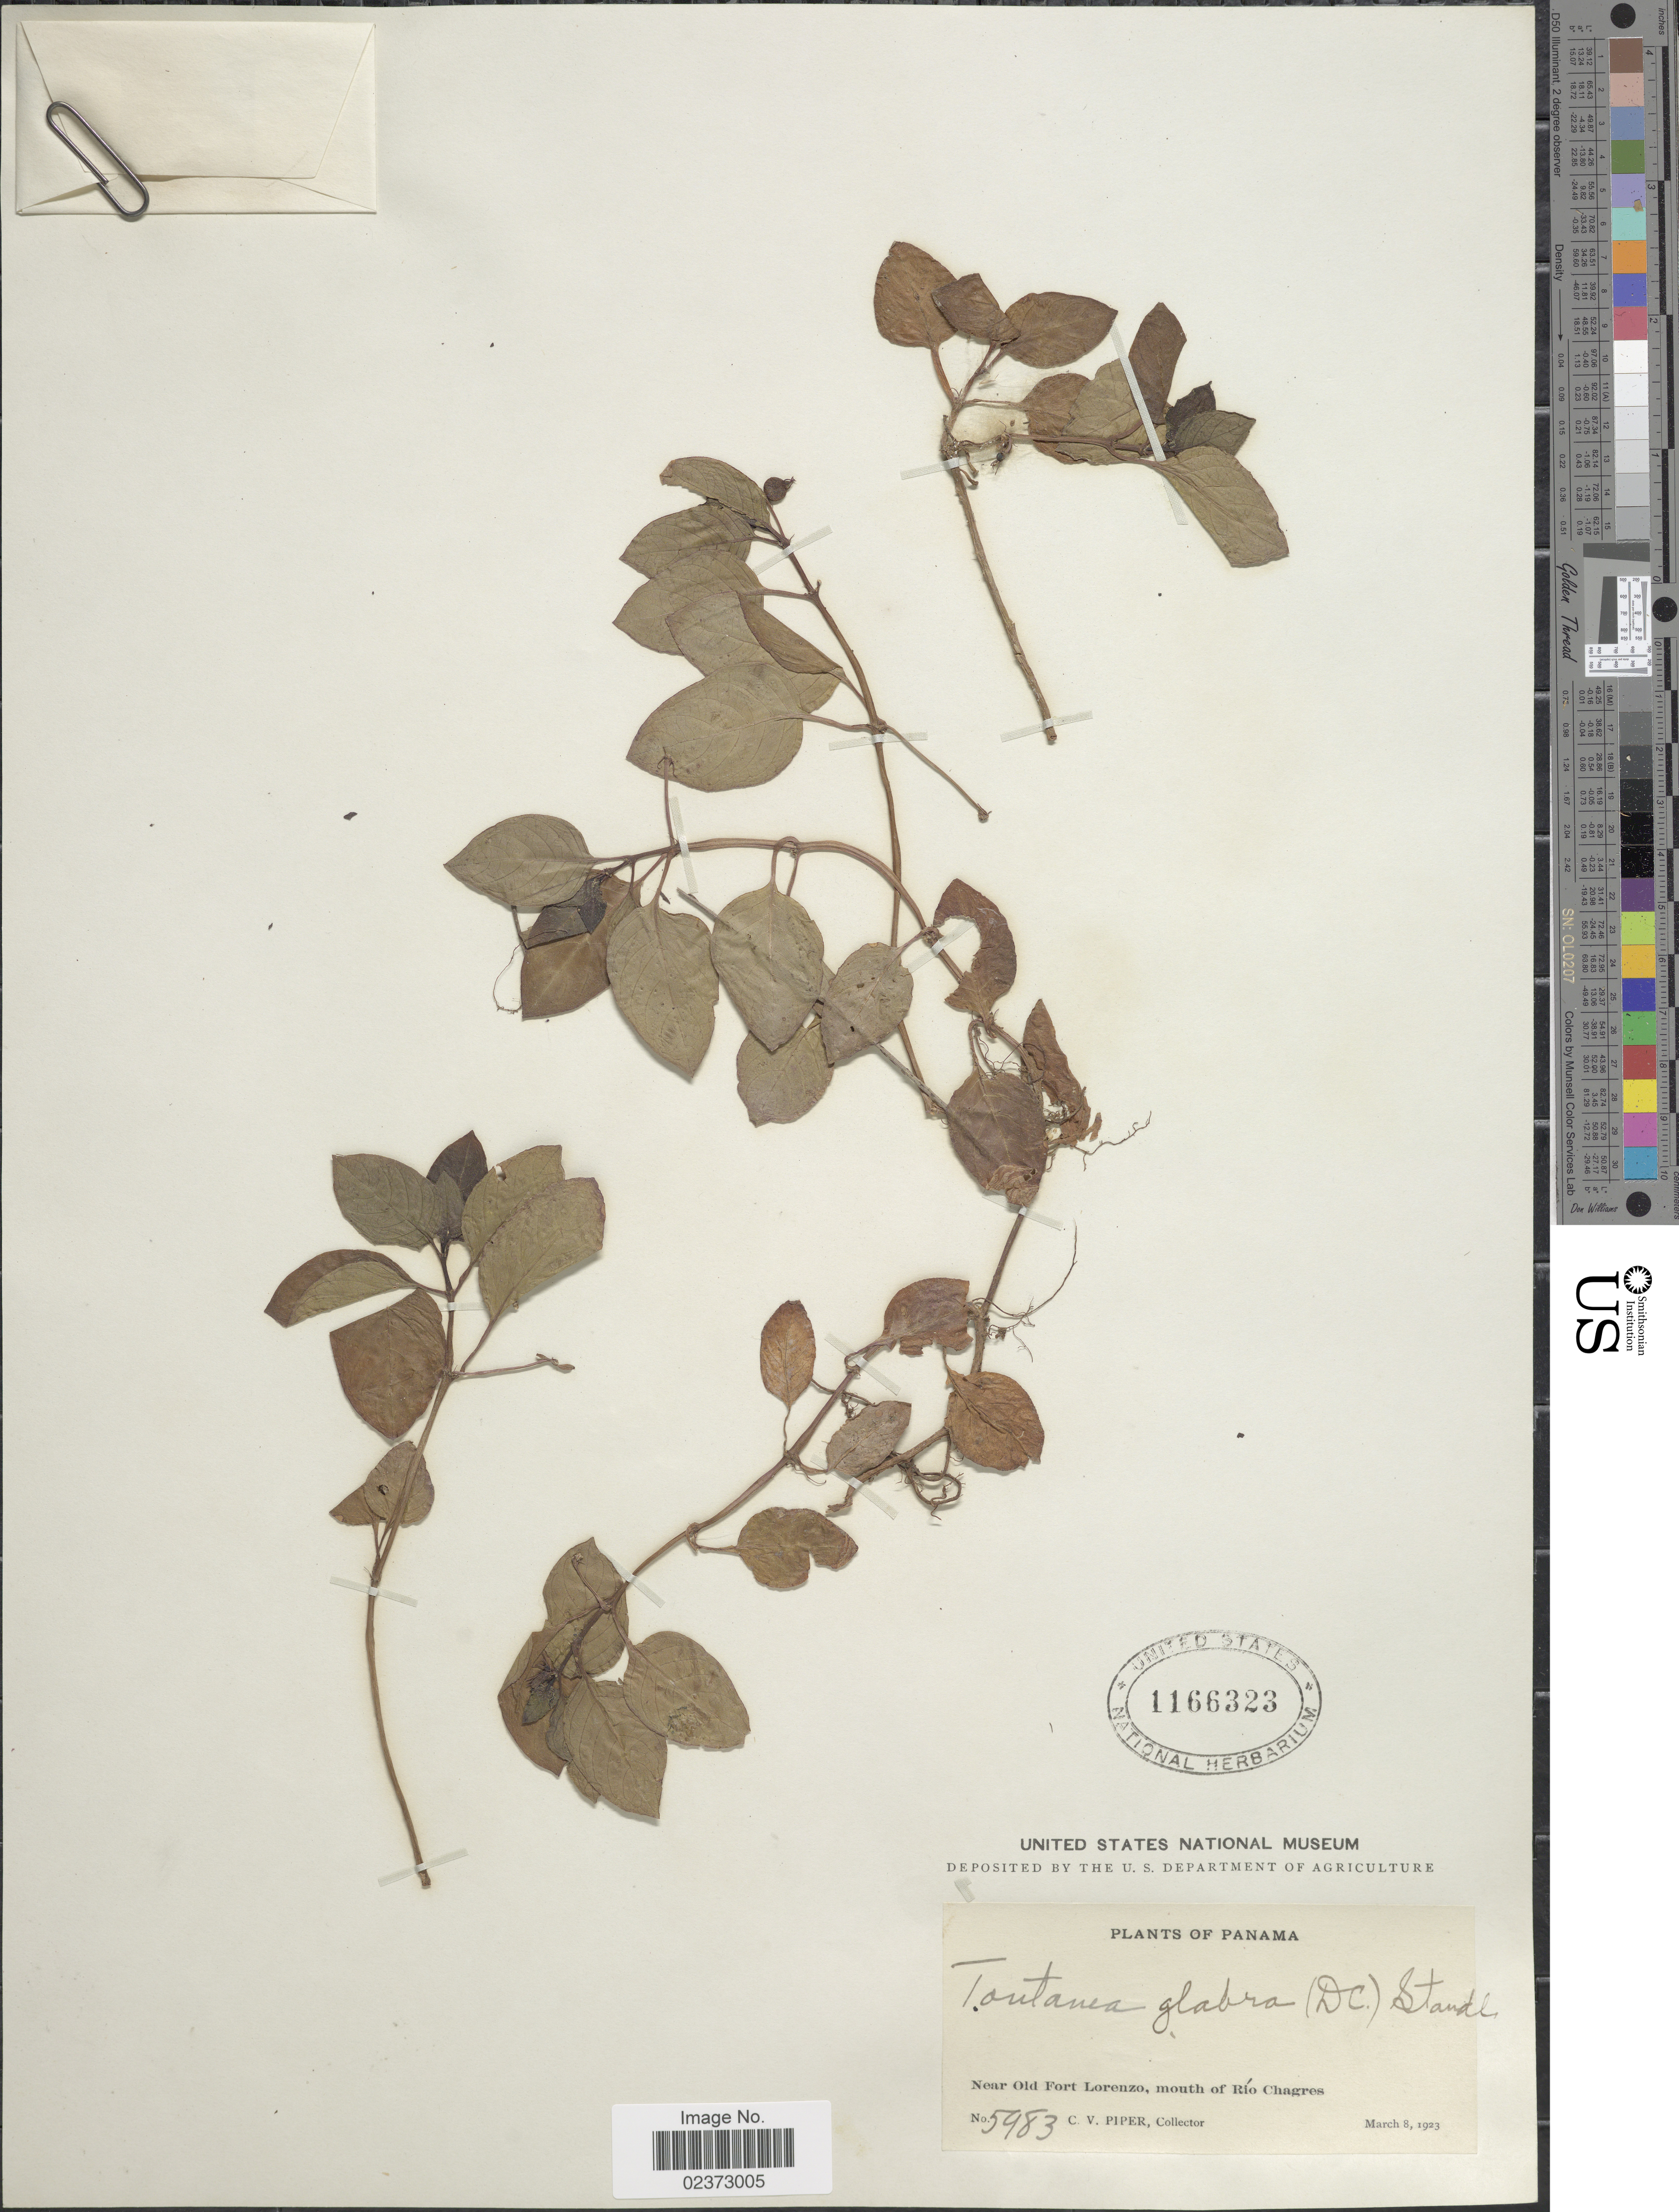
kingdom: Plantae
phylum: Tracheophyta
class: Magnoliopsida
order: Gentianales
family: Rubiaceae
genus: Coccocypselum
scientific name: Coccocypselum glabrum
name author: Bartl. ex DC.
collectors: C. V. Piper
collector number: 5983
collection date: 1923-03-08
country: Panama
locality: Near Old Fort Lorenzo, mouth of Rio Chagres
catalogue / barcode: US 1166323